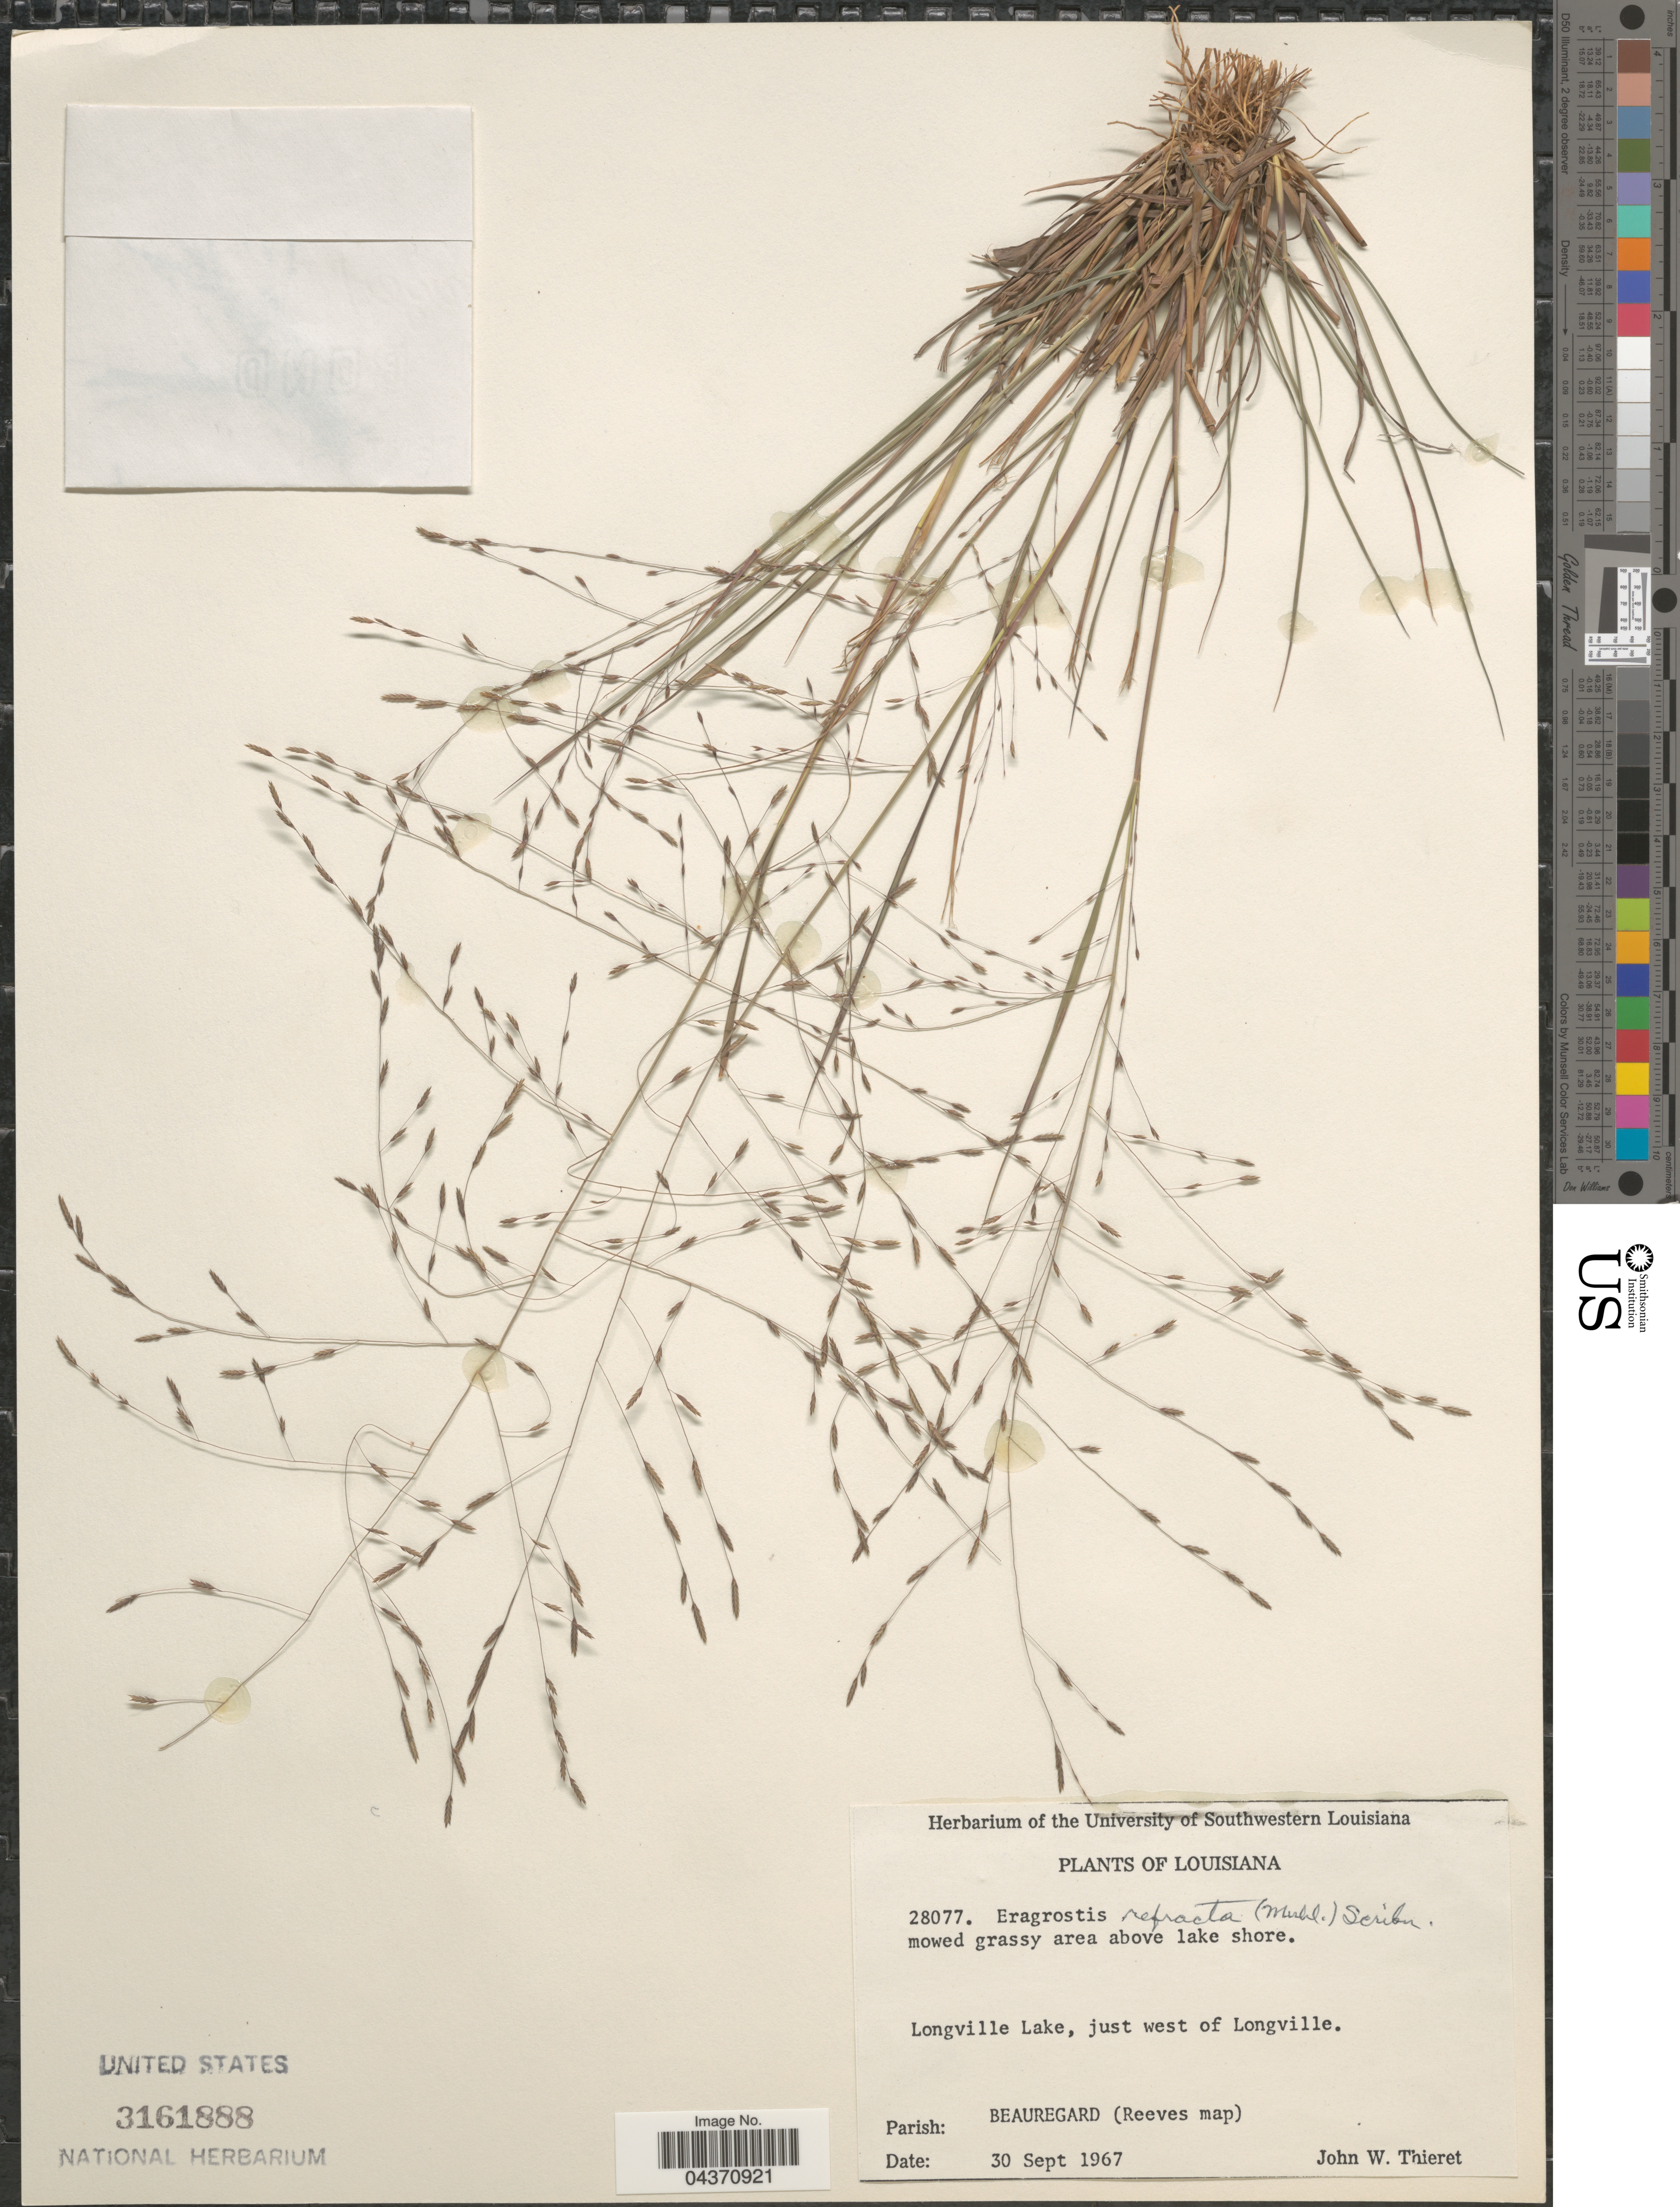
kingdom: Plantae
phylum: Tracheophyta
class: Liliopsida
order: Poales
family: Poaceae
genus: Eragrostis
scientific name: Eragrostis refracta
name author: (Muhl.) Scribn.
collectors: J. W. Thieret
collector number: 28077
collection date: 1967-09-30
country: United States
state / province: Louisiana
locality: Longville Lake, just west of Longville. Parish: Beauregard (Reeves map).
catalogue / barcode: US 3161888